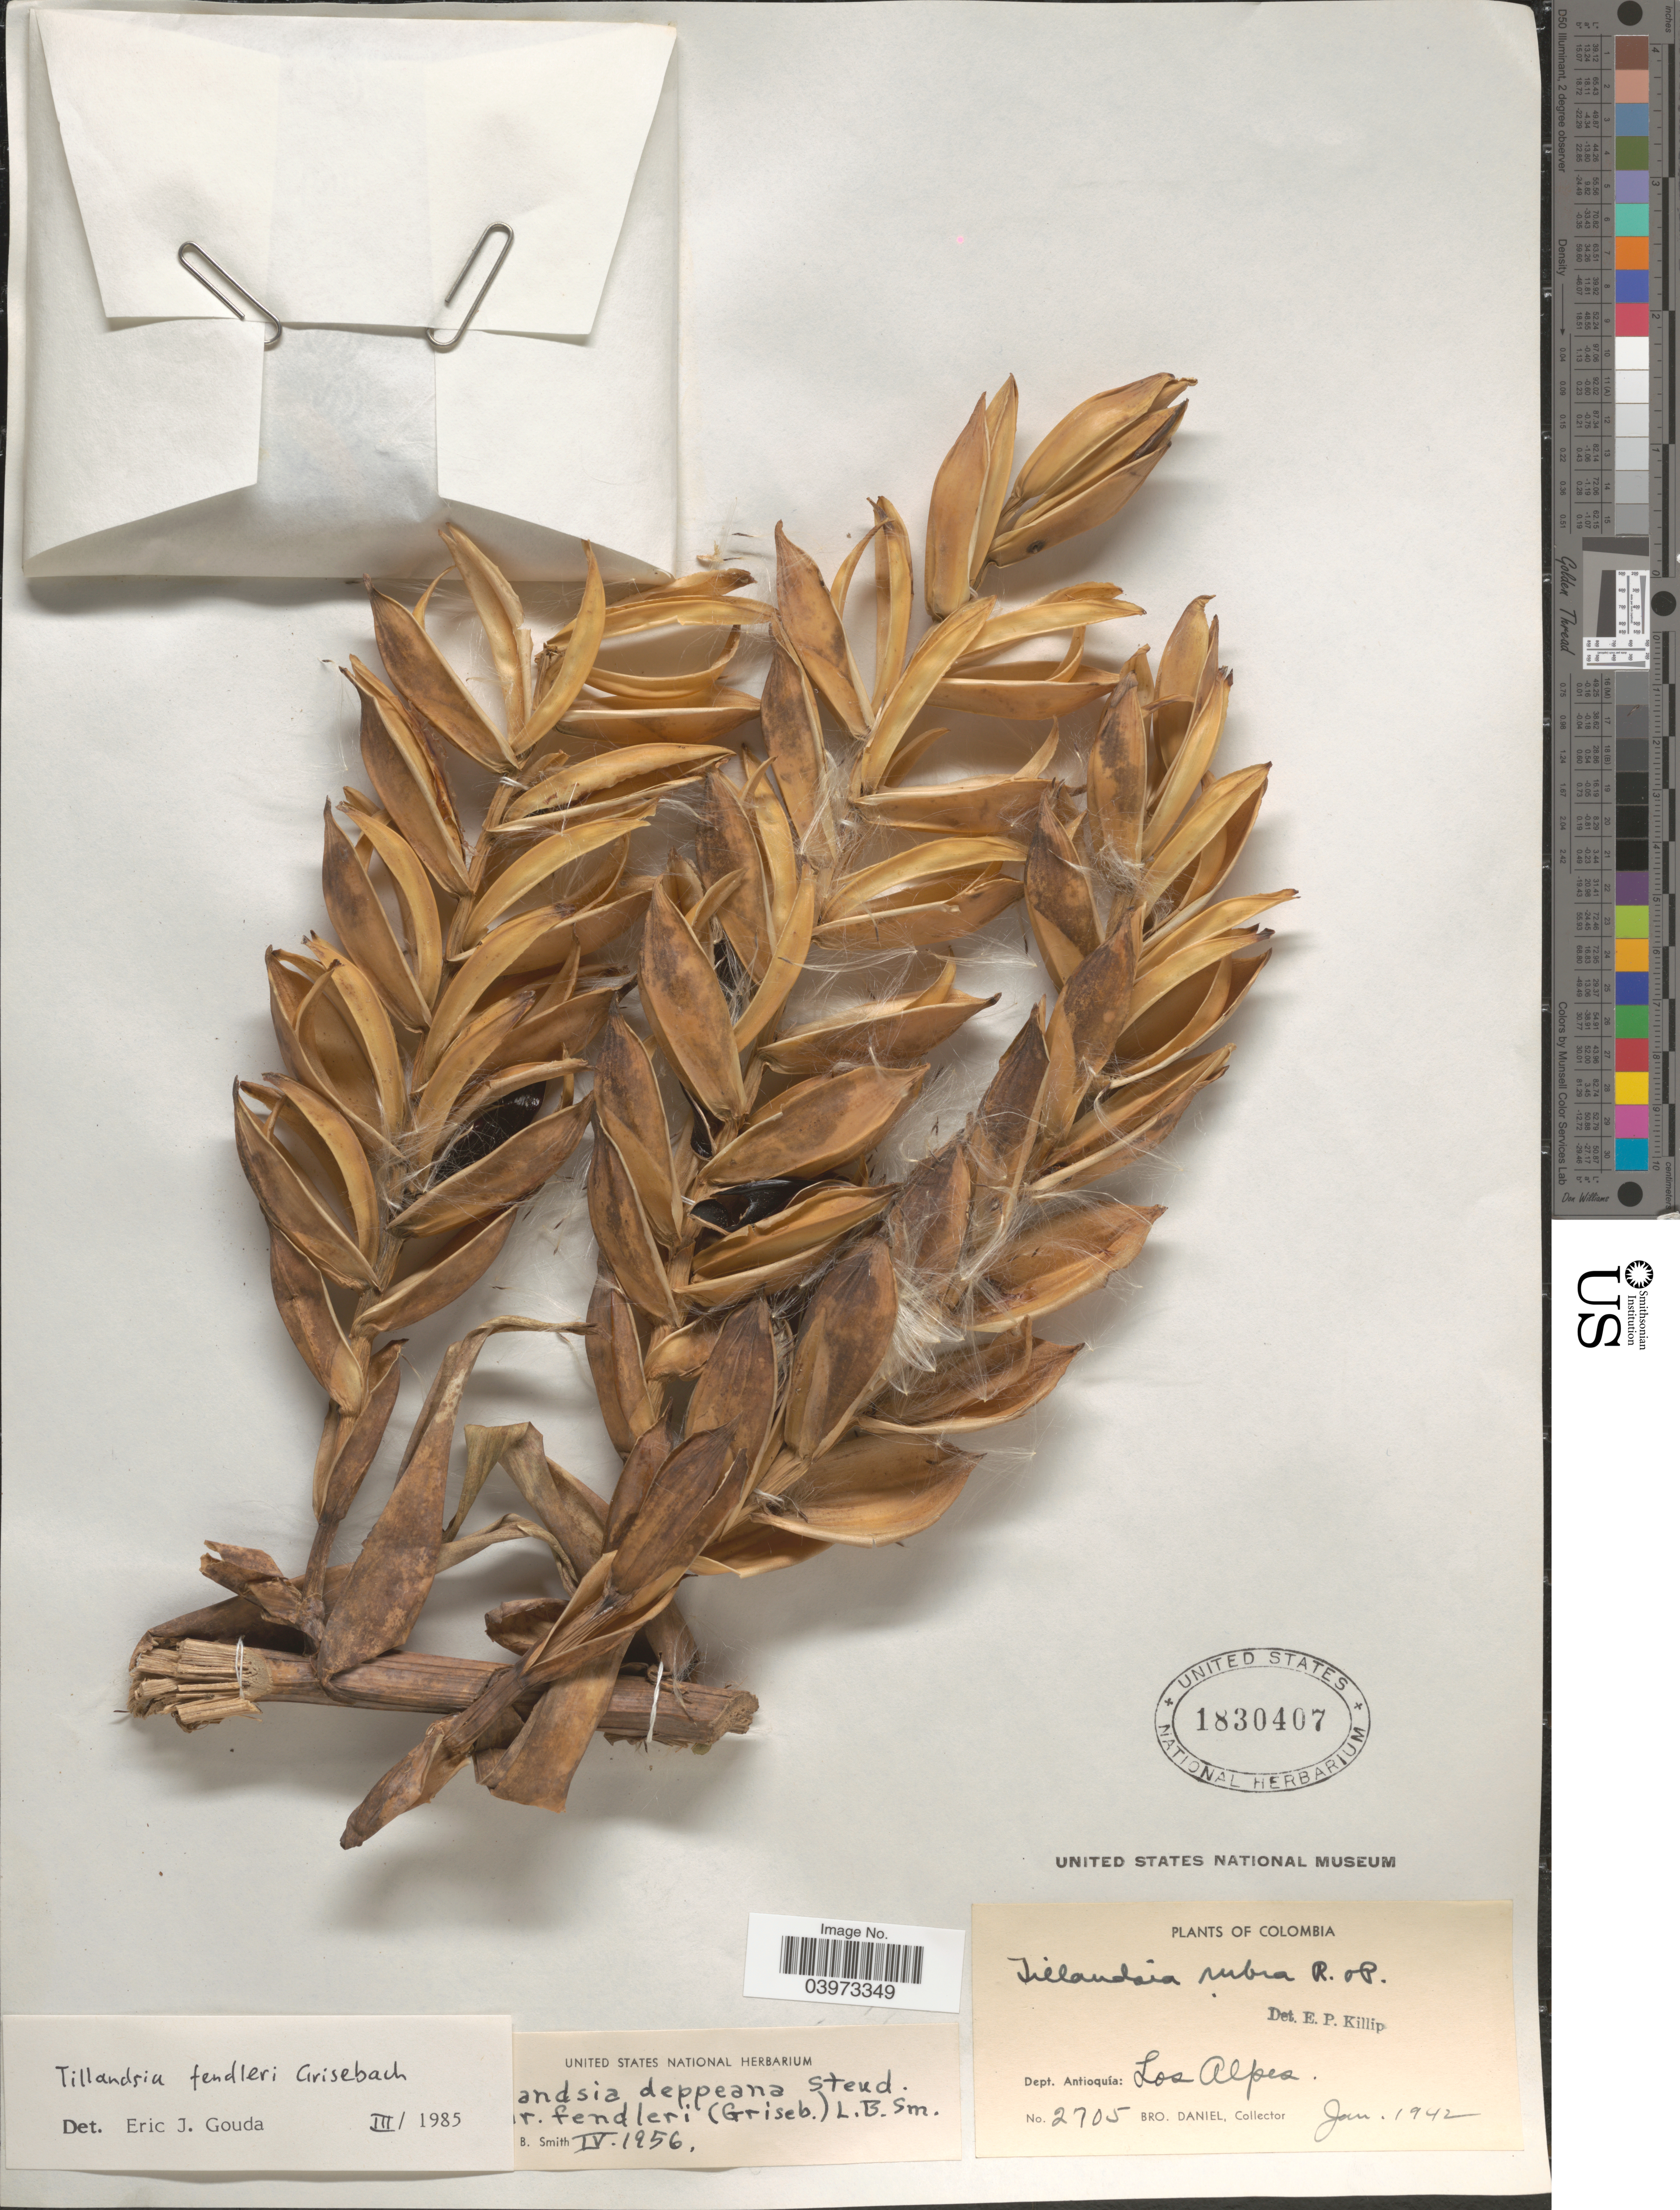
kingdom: Plantae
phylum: Tracheophyta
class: Liliopsida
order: Poales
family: Bromeliaceae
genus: Tillandsia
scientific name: Tillandsia fendleri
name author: Griseb.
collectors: Bro. Daniel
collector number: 2705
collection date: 1942-01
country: Colombia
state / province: Antioquia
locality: Dept. Antioquía: Los Alpes.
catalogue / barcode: US 1830407